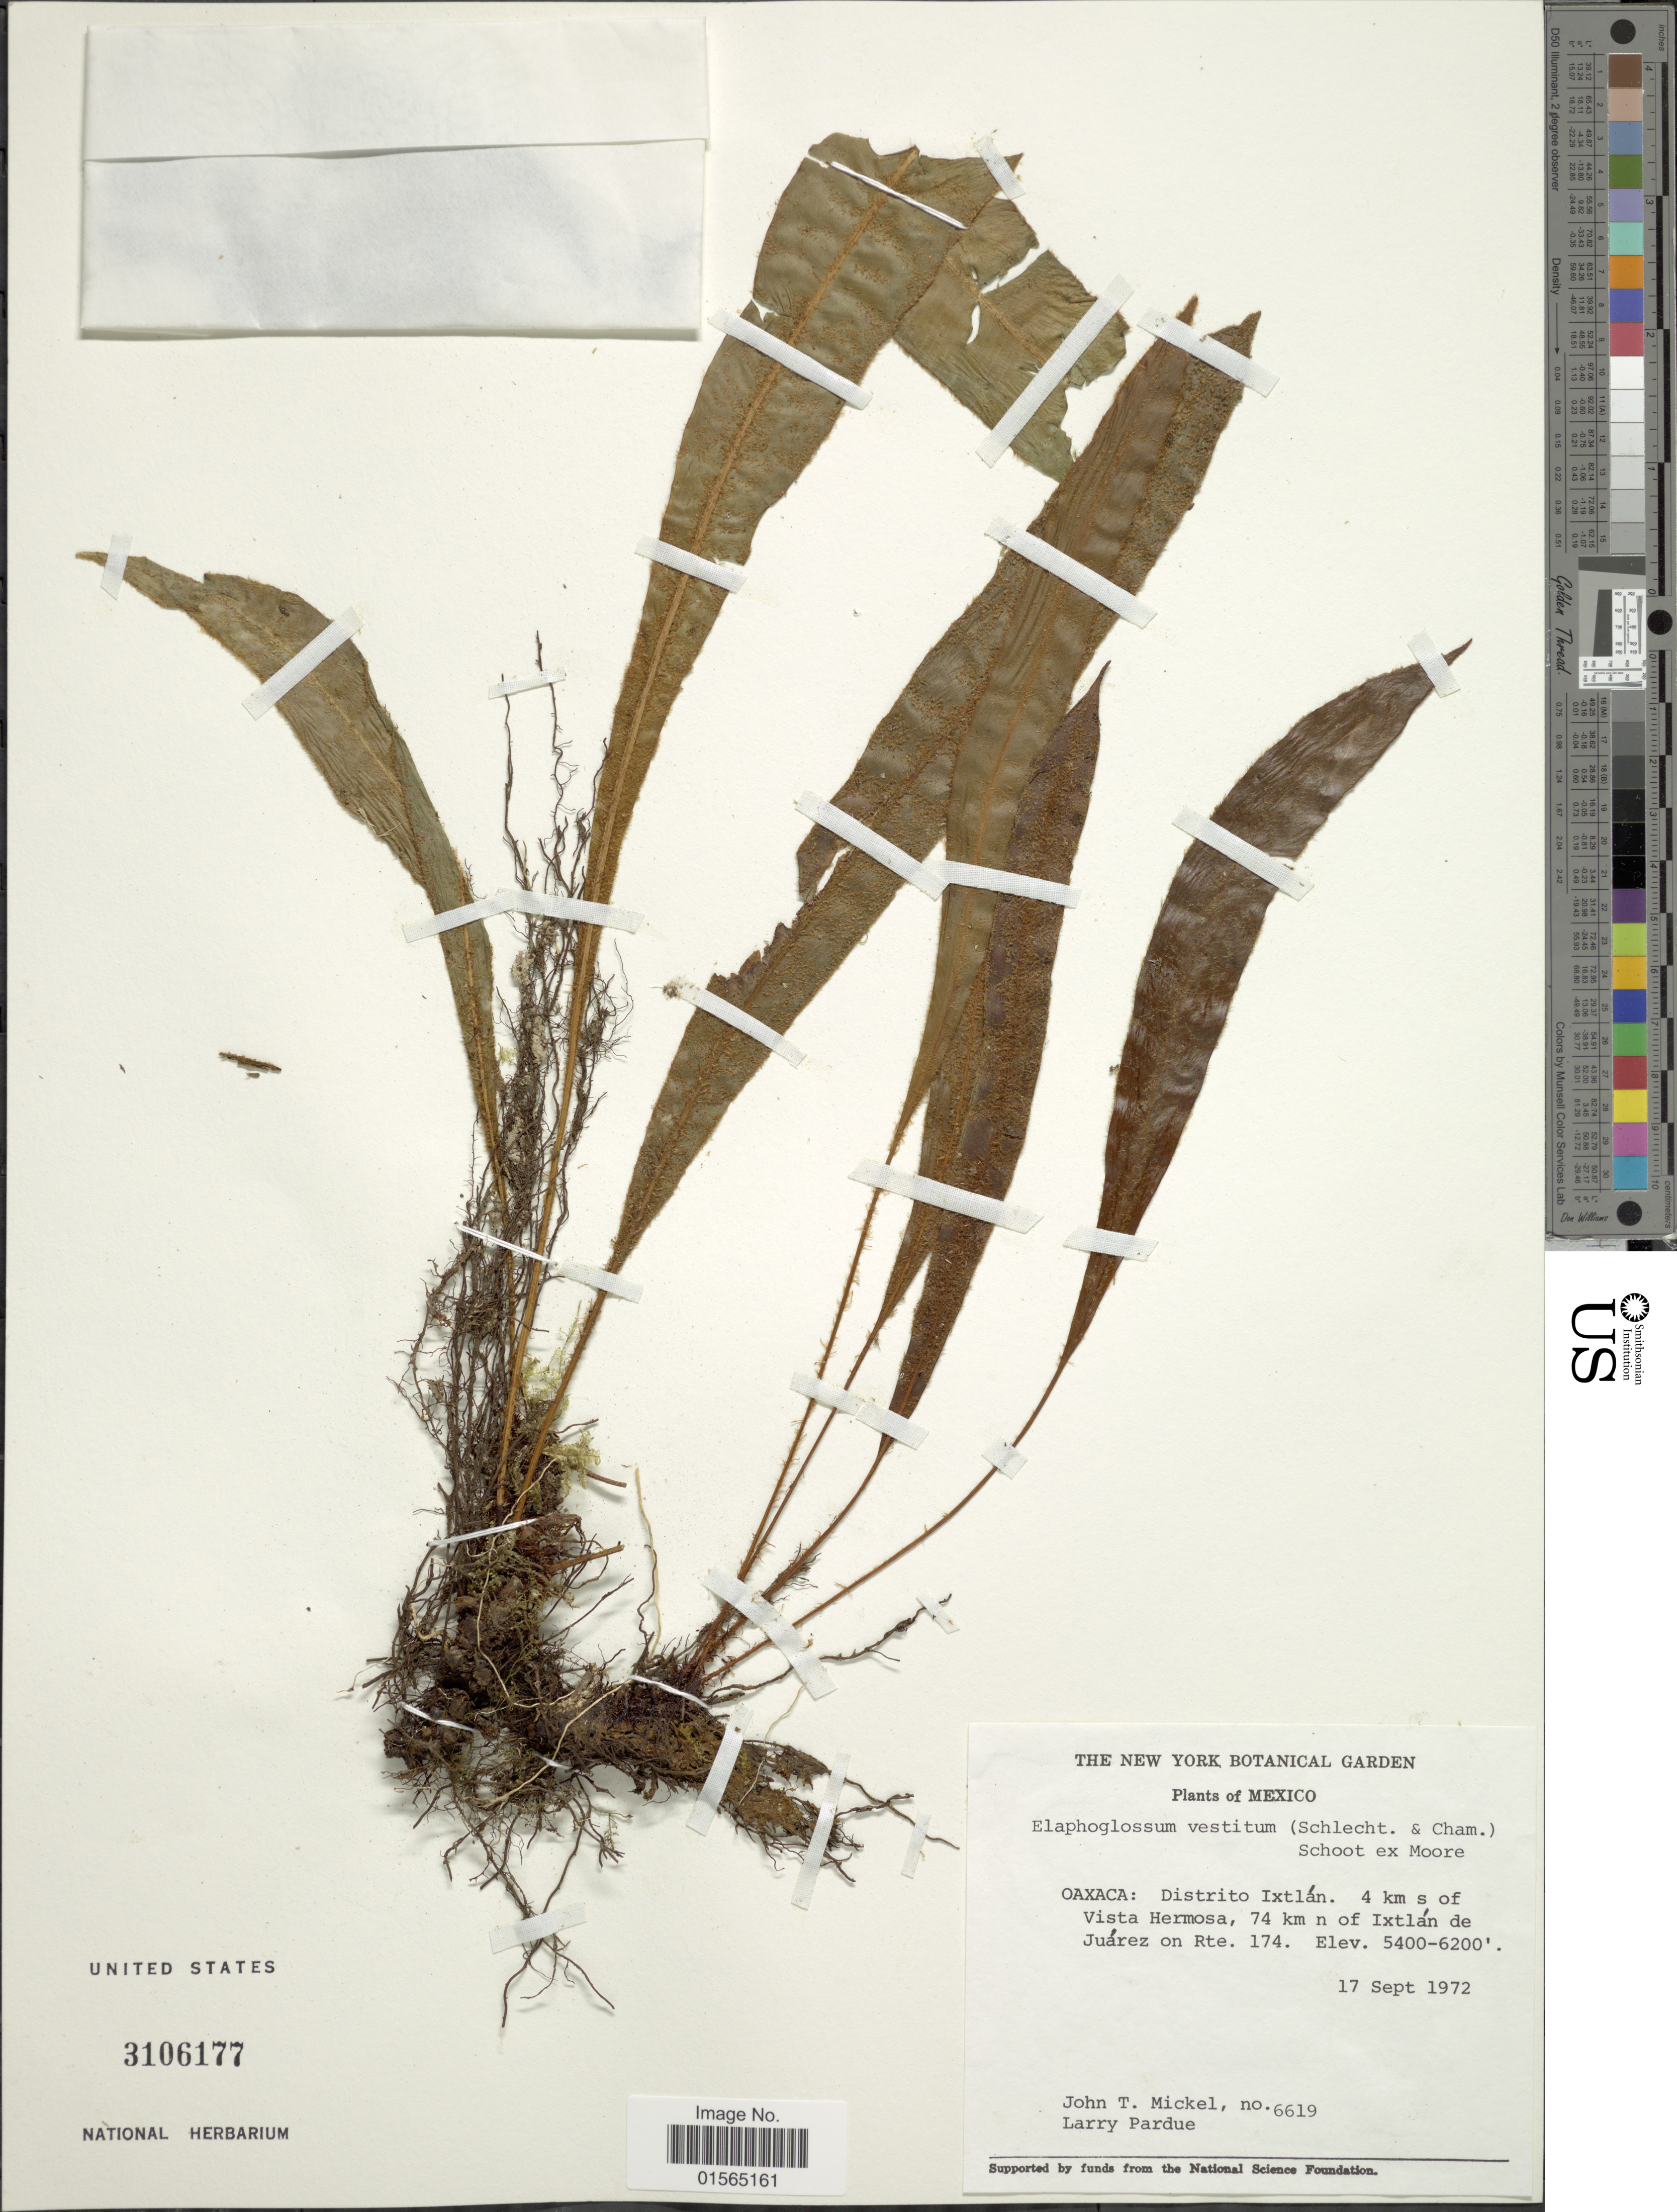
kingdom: Plantae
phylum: Tracheophyta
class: Polypodiopsida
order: Polypodiales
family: Dryopteridaceae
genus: Elaphoglossum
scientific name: Elaphoglossum vestitum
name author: (Schltdl. & Cham.) Schott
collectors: J. T. Mickel & L. Pardue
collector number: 6619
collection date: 1972-09-17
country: Mexico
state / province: Oaxaca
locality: Distrito Ixtlan. 4 km s of Vista Hermosa, 74 km n of Ixtlan de Juarez on Rte. 174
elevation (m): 1646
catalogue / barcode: US 3106177